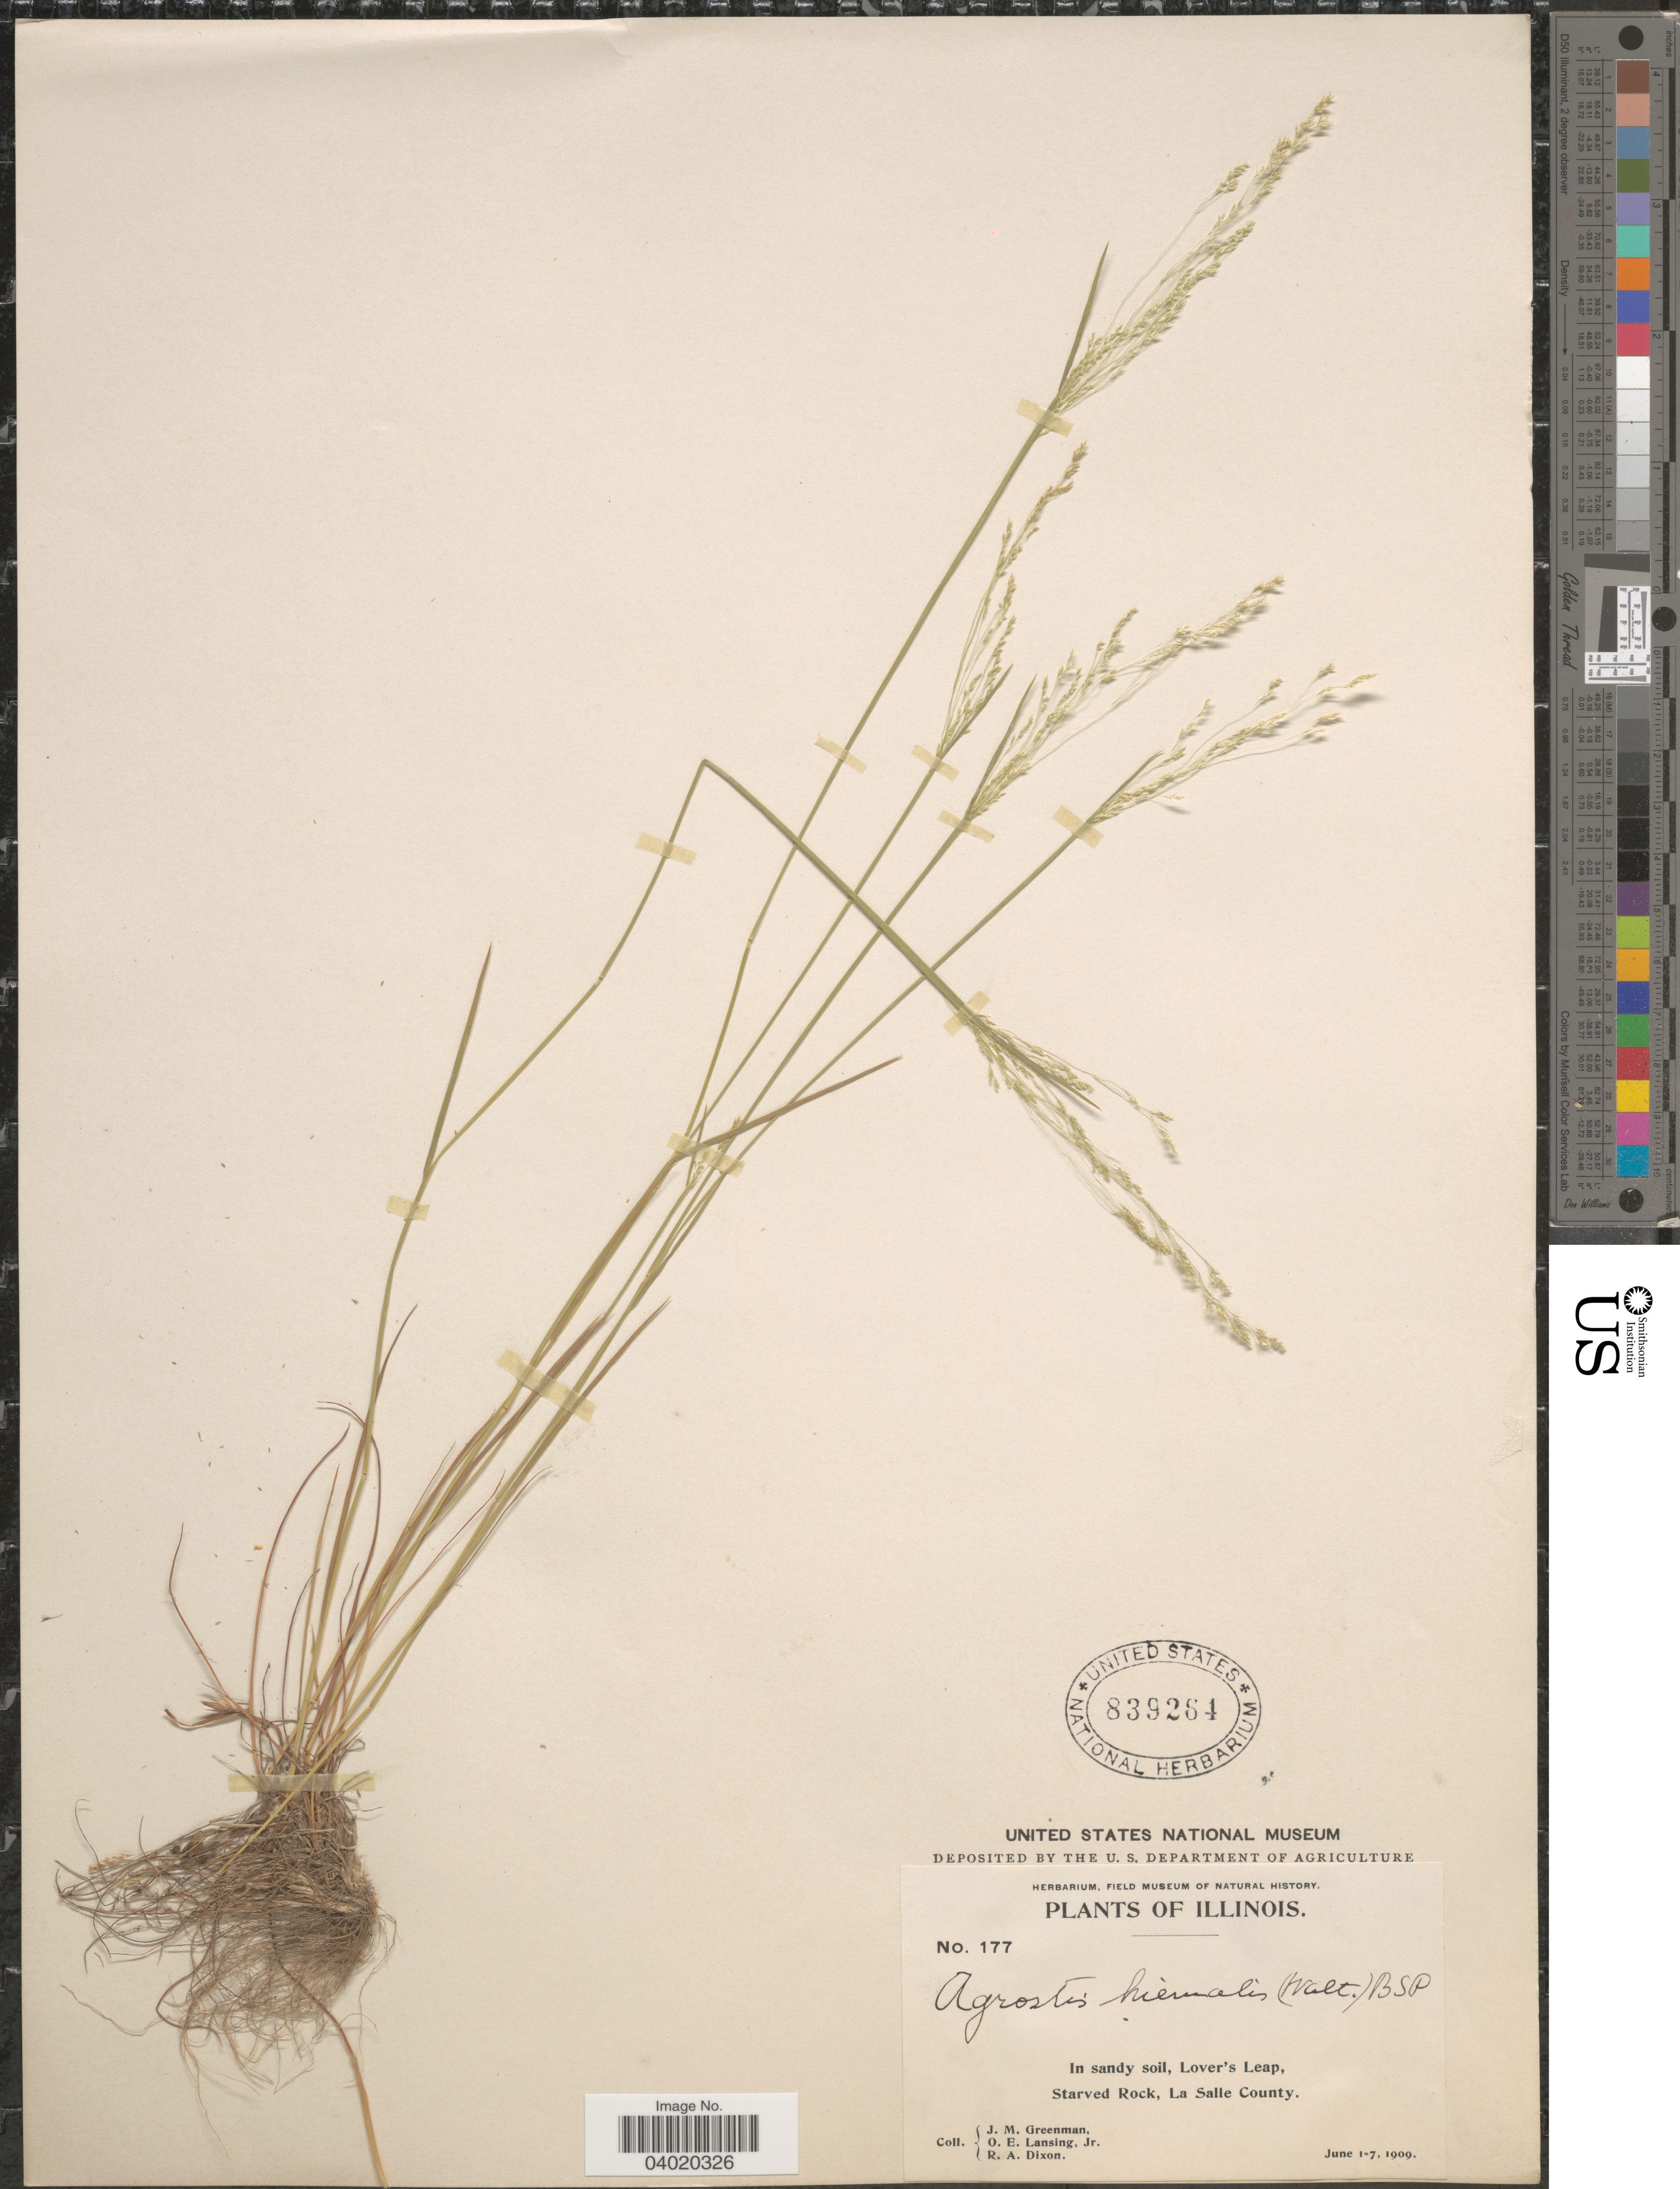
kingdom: Plantae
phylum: Tracheophyta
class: Liliopsida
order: Poales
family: Poaceae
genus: Agrostis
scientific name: Agrostis hyemalis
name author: (Walter) Britton et al.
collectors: J. M. Greenman, O. Lansing Jr. & R. A. Dixon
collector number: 177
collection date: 1909-06-01/1909-06-07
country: United States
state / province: Illinois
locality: Lover's Leap, Starved Rock, La Salle County.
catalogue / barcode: US 839264